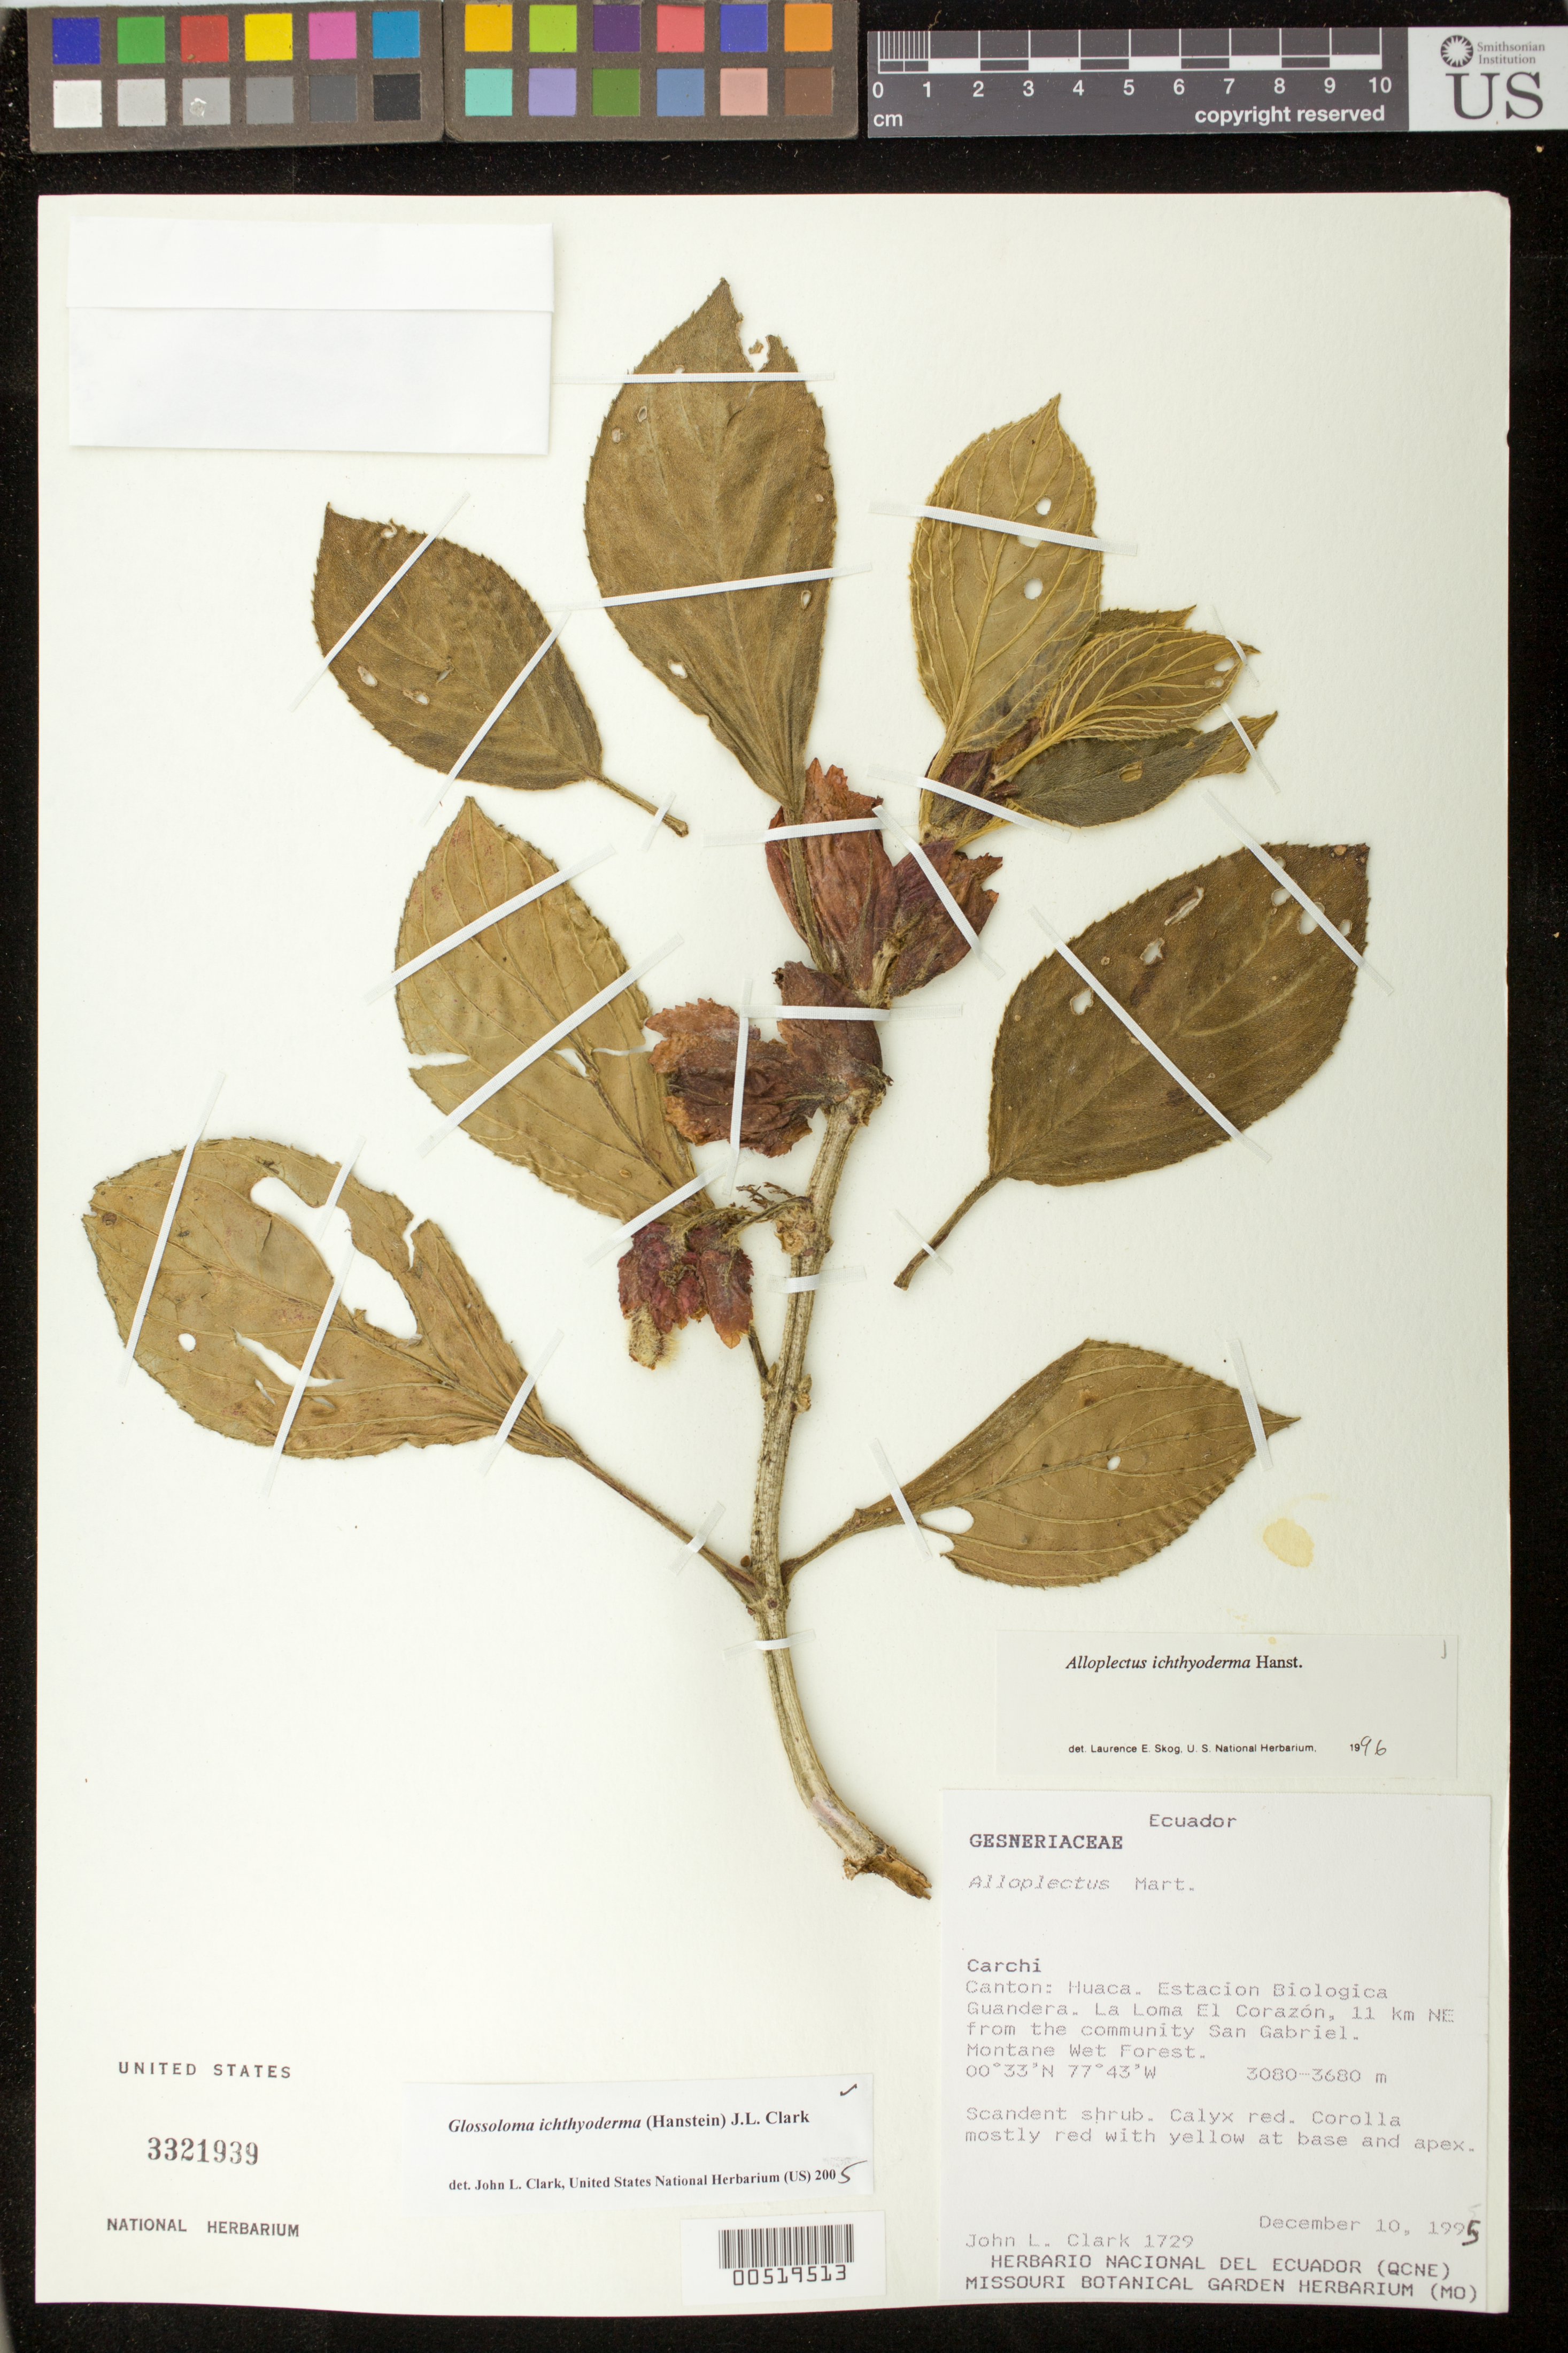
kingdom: Plantae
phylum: Tracheophyta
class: Magnoliopsida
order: Lamiales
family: Gesneriaceae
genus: Glossoloma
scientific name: Glossoloma ichthyoderma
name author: (Hanst.) J.L. Clark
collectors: J. L. Clark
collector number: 1729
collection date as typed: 10 Dec 1995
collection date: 1995-12-10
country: Ecuador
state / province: Carchi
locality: Canton: Huaca; Estacion Biologica Guandera, La Loma El Corazón, 11 km NE from the community San Gabriel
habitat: Montane wet forest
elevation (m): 3080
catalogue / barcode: US 3321939